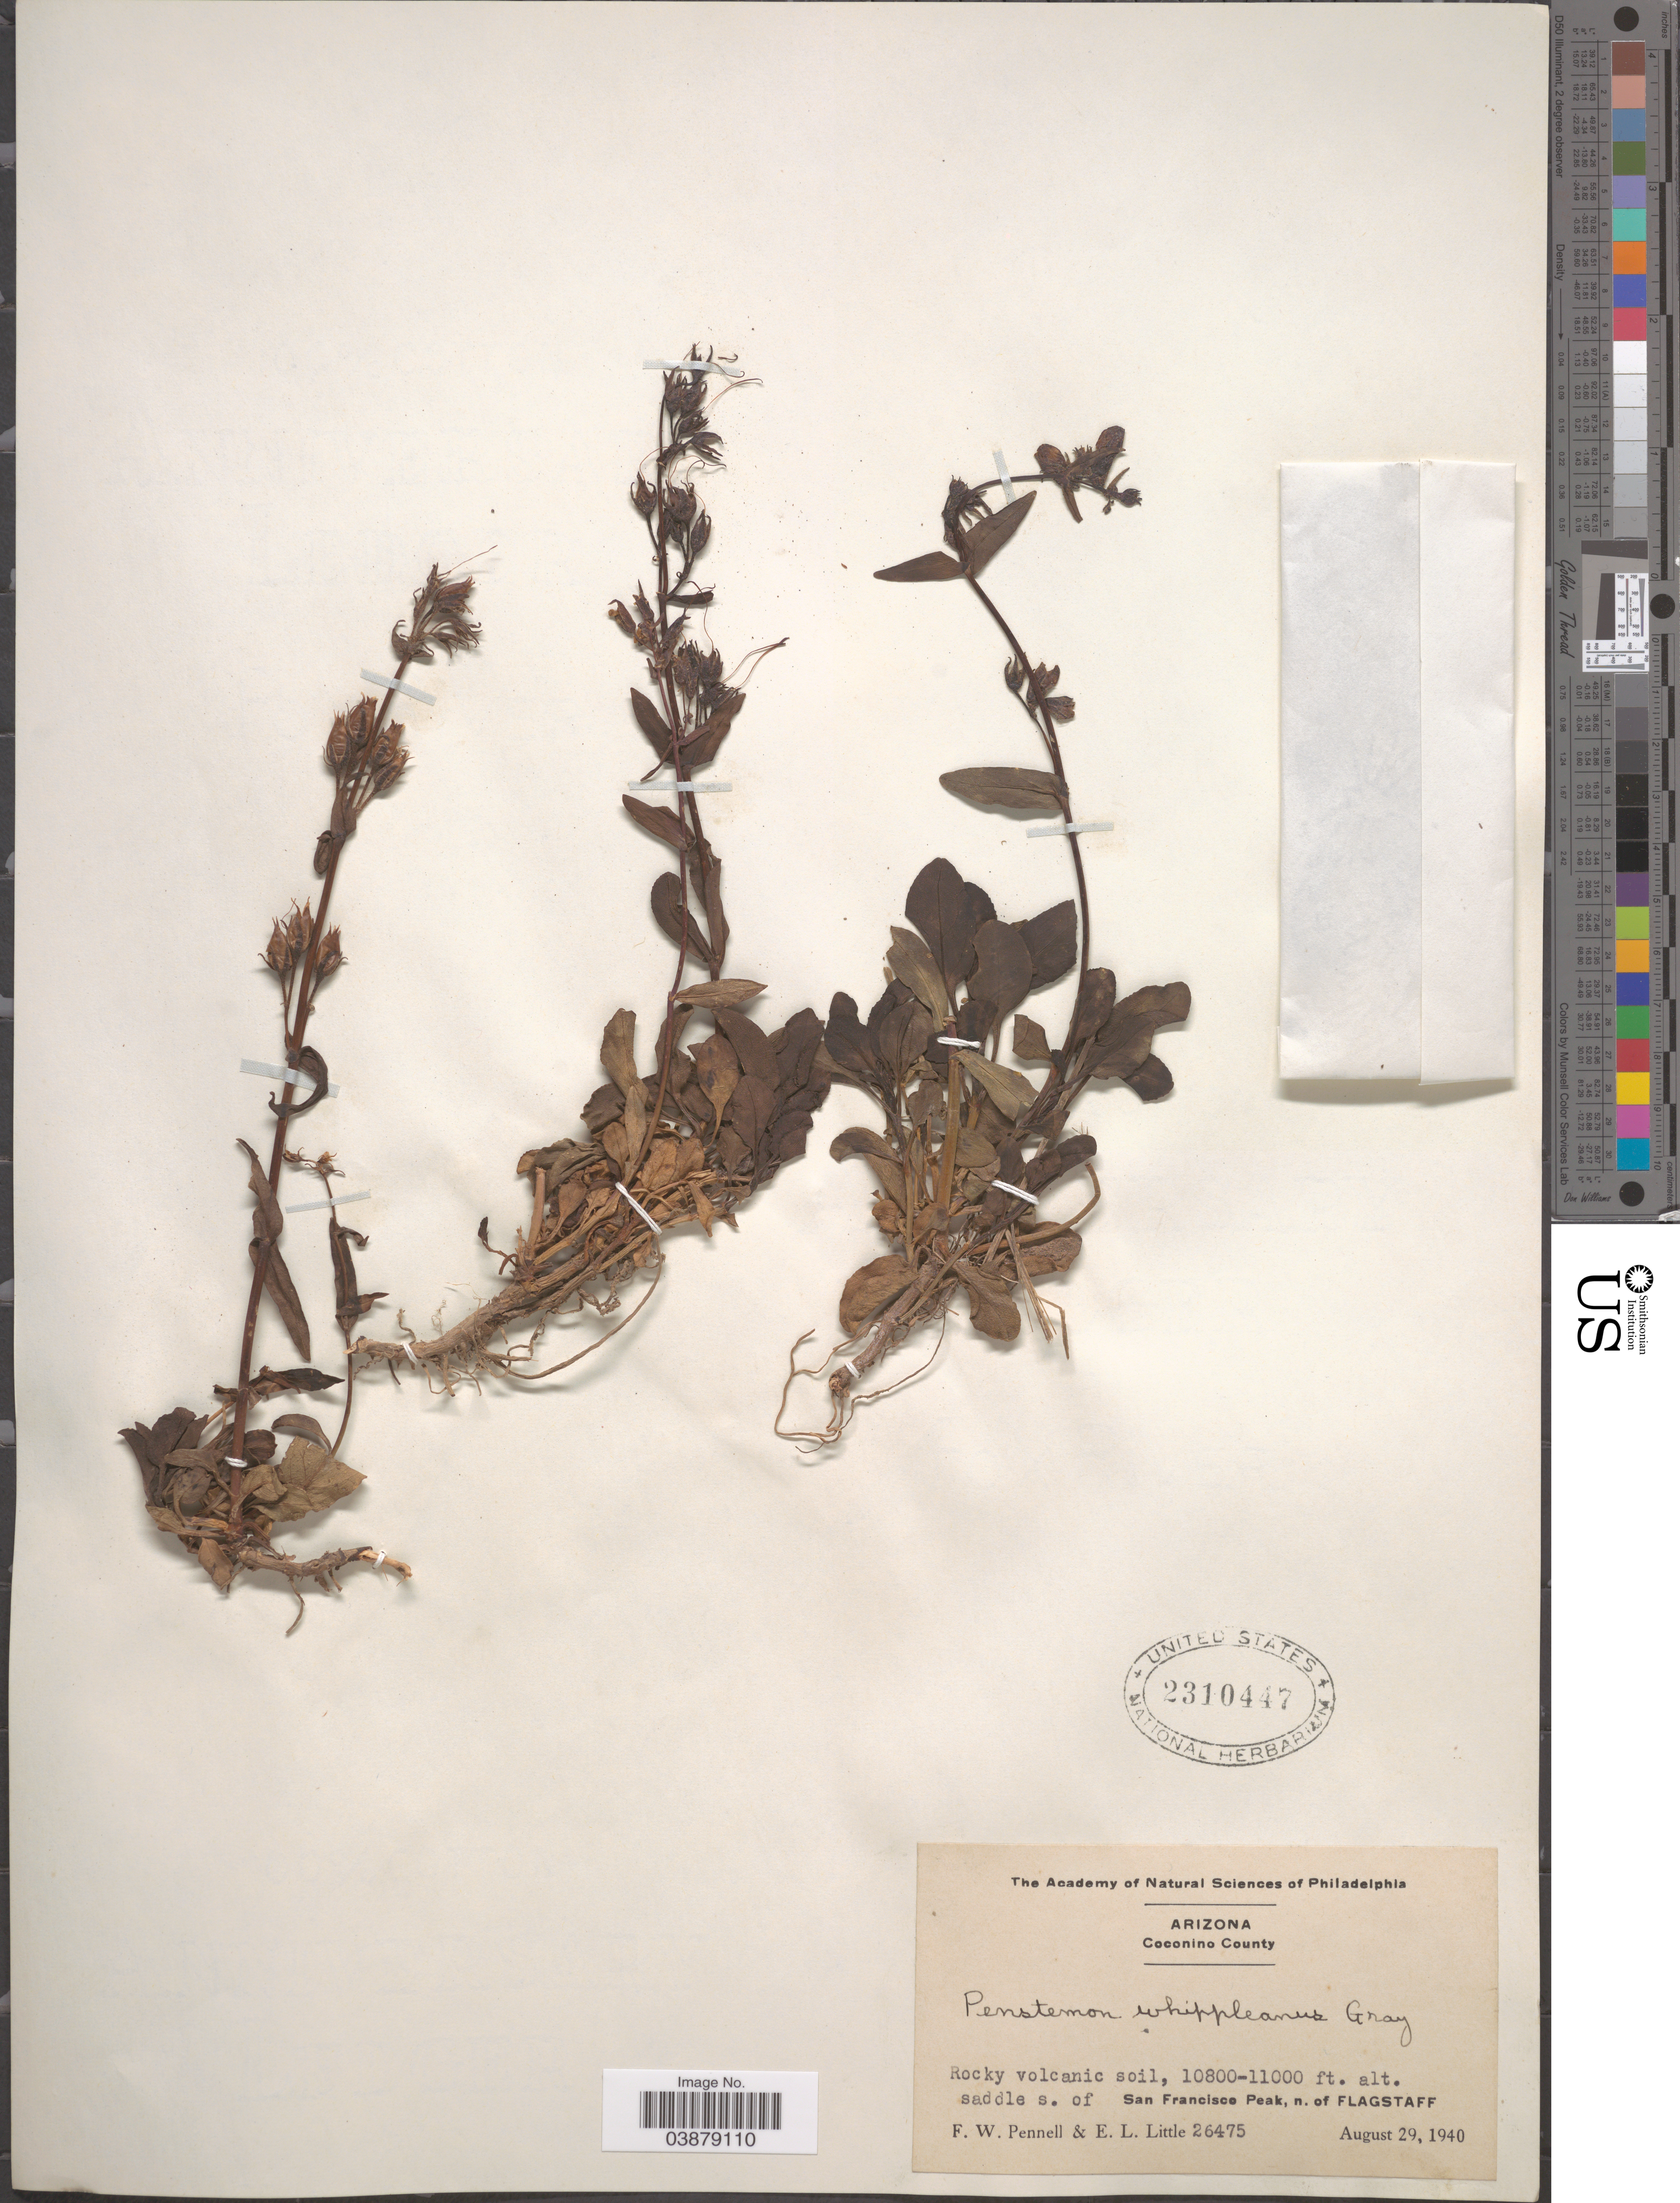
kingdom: Plantae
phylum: Tracheophyta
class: Magnoliopsida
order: Lamiales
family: Plantaginaceae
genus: Penstemon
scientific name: Penstemon whippleanus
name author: A. Gray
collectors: F. W. Pennell & E. Little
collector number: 26475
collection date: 1940-08-29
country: United States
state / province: Arizona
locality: Coconino County. Saddle s. of San Francisco Peak, n. of Flagstaff.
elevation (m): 3292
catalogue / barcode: US 2310447